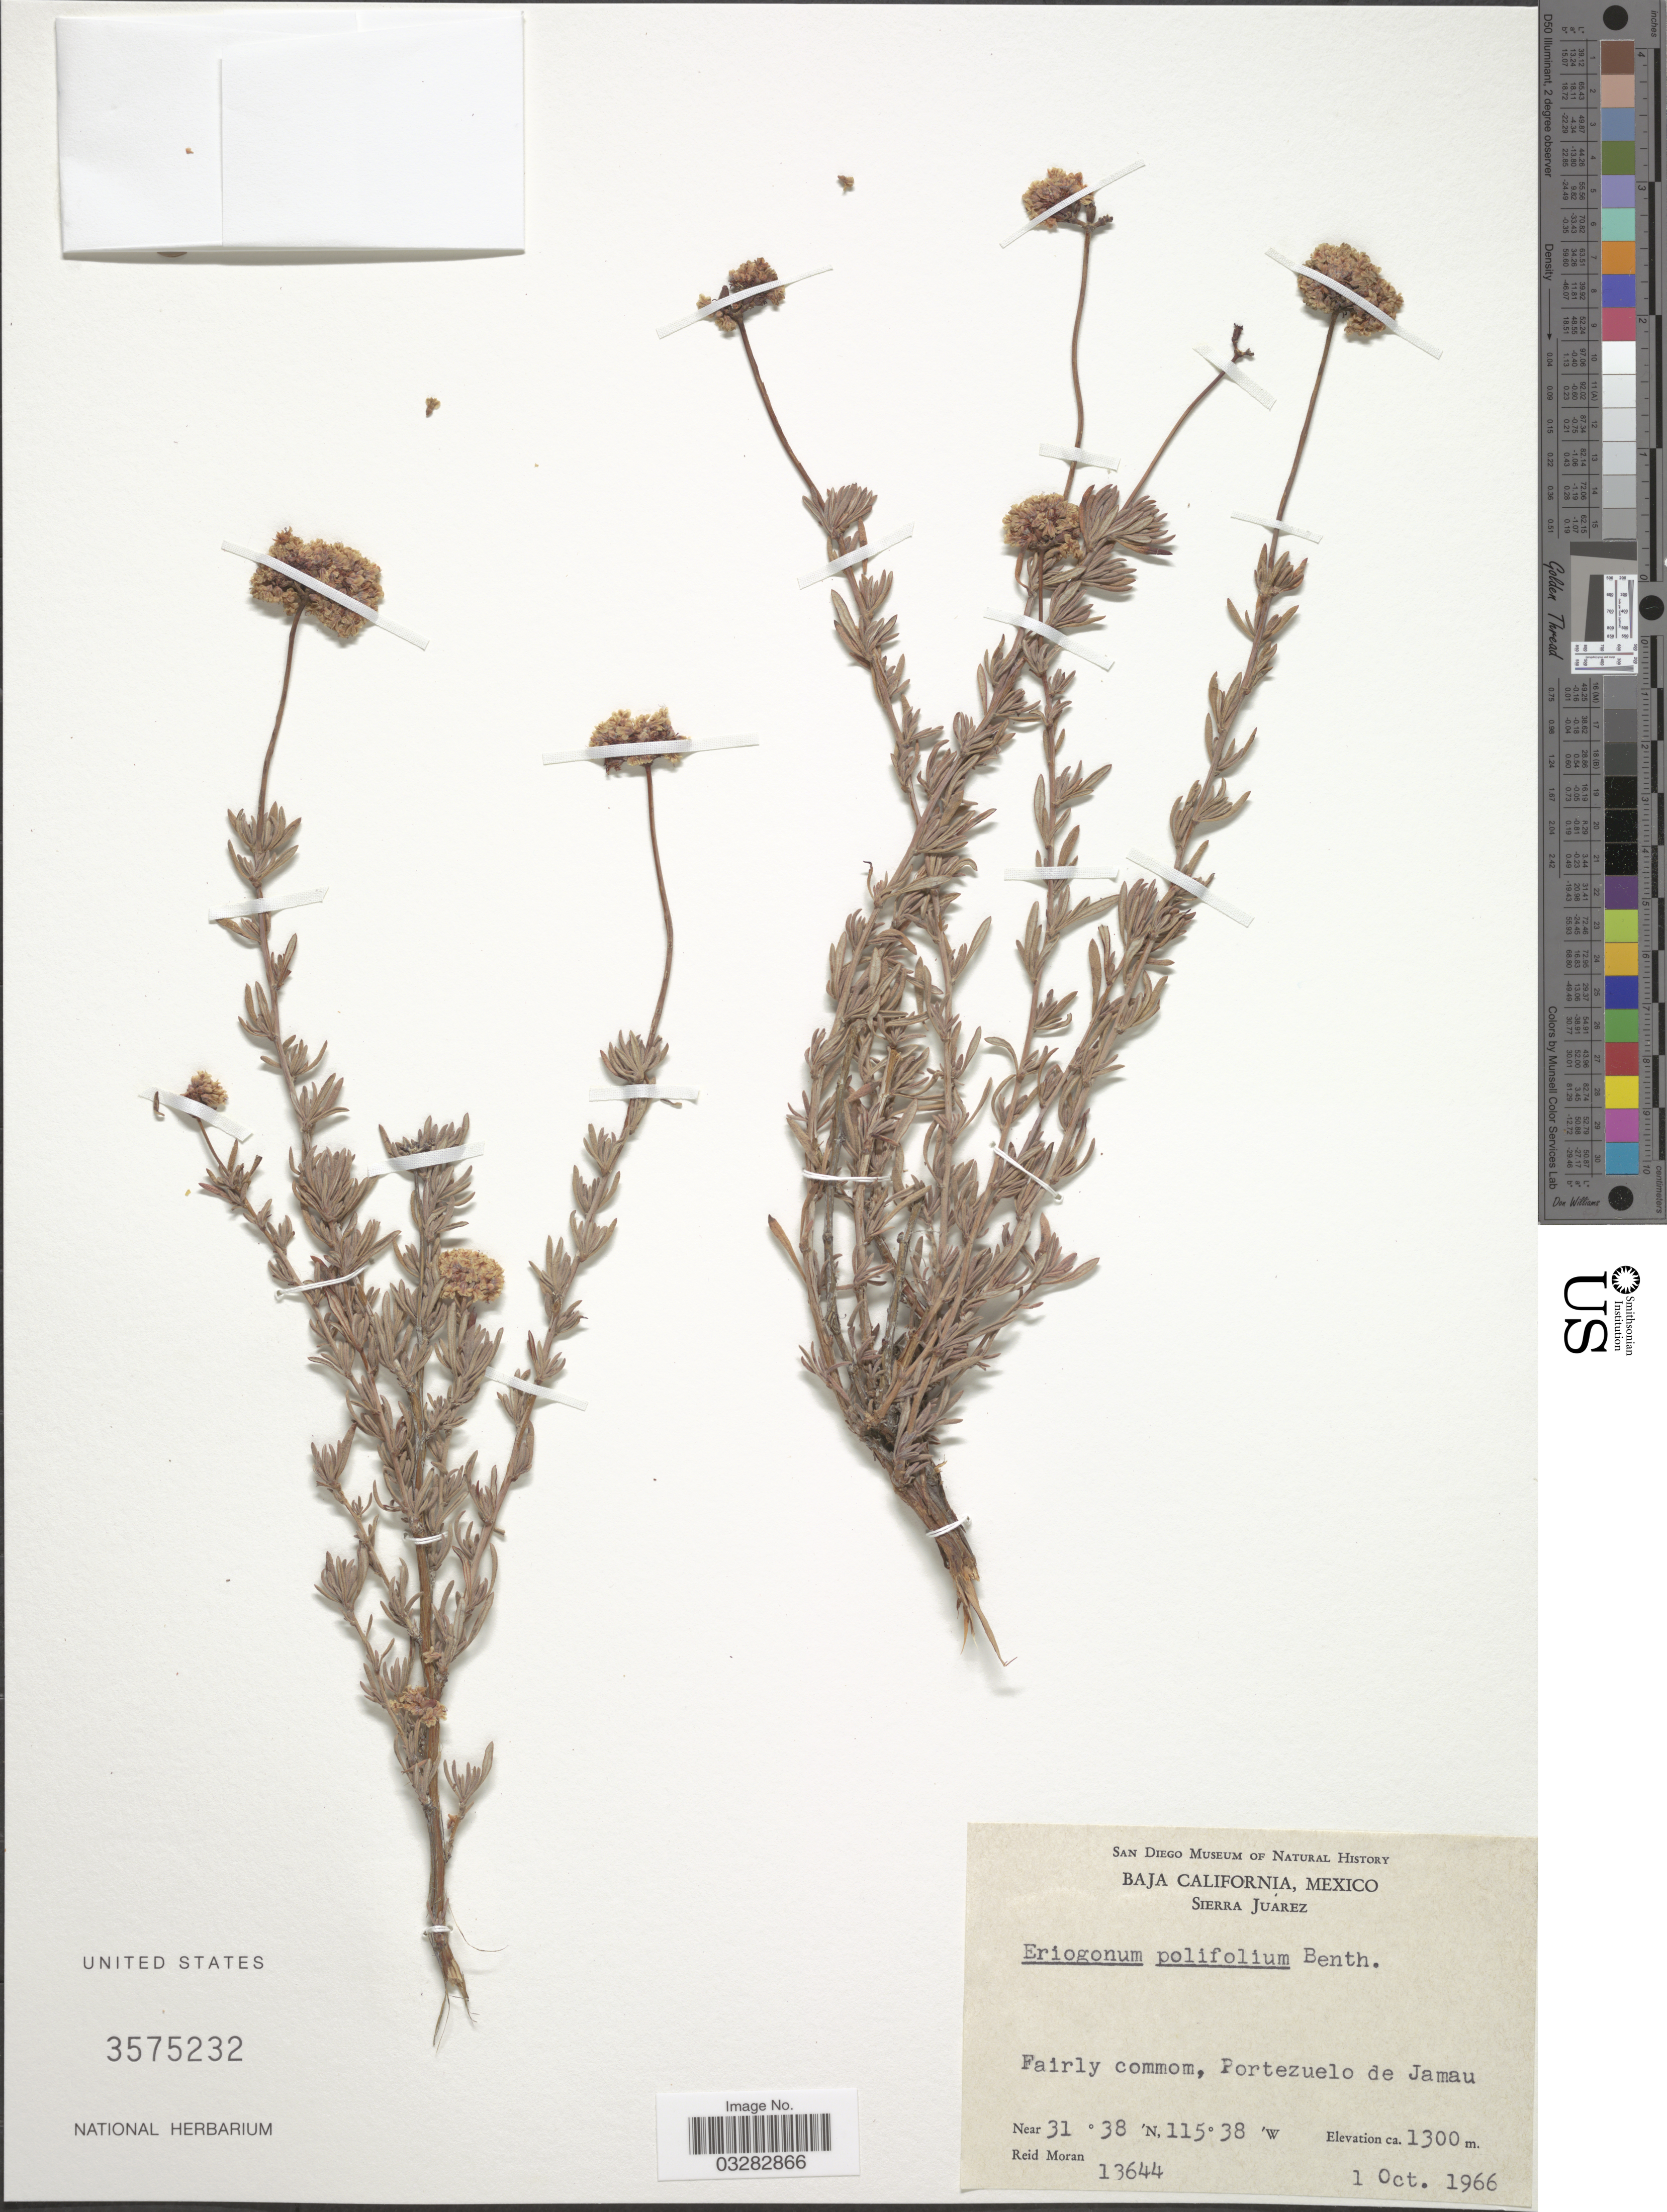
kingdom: Plantae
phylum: Tracheophyta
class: Magnoliopsida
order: Caryophyllales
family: Polygonaceae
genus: Eriogonum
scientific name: Eriogonum polifolium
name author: Benth.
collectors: R. V. Moran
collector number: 13644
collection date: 1966-10-01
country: Mexico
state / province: Baja California Norte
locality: Sierra Juárez. Portozuelo de Jamau.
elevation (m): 1300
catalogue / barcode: US 3575232